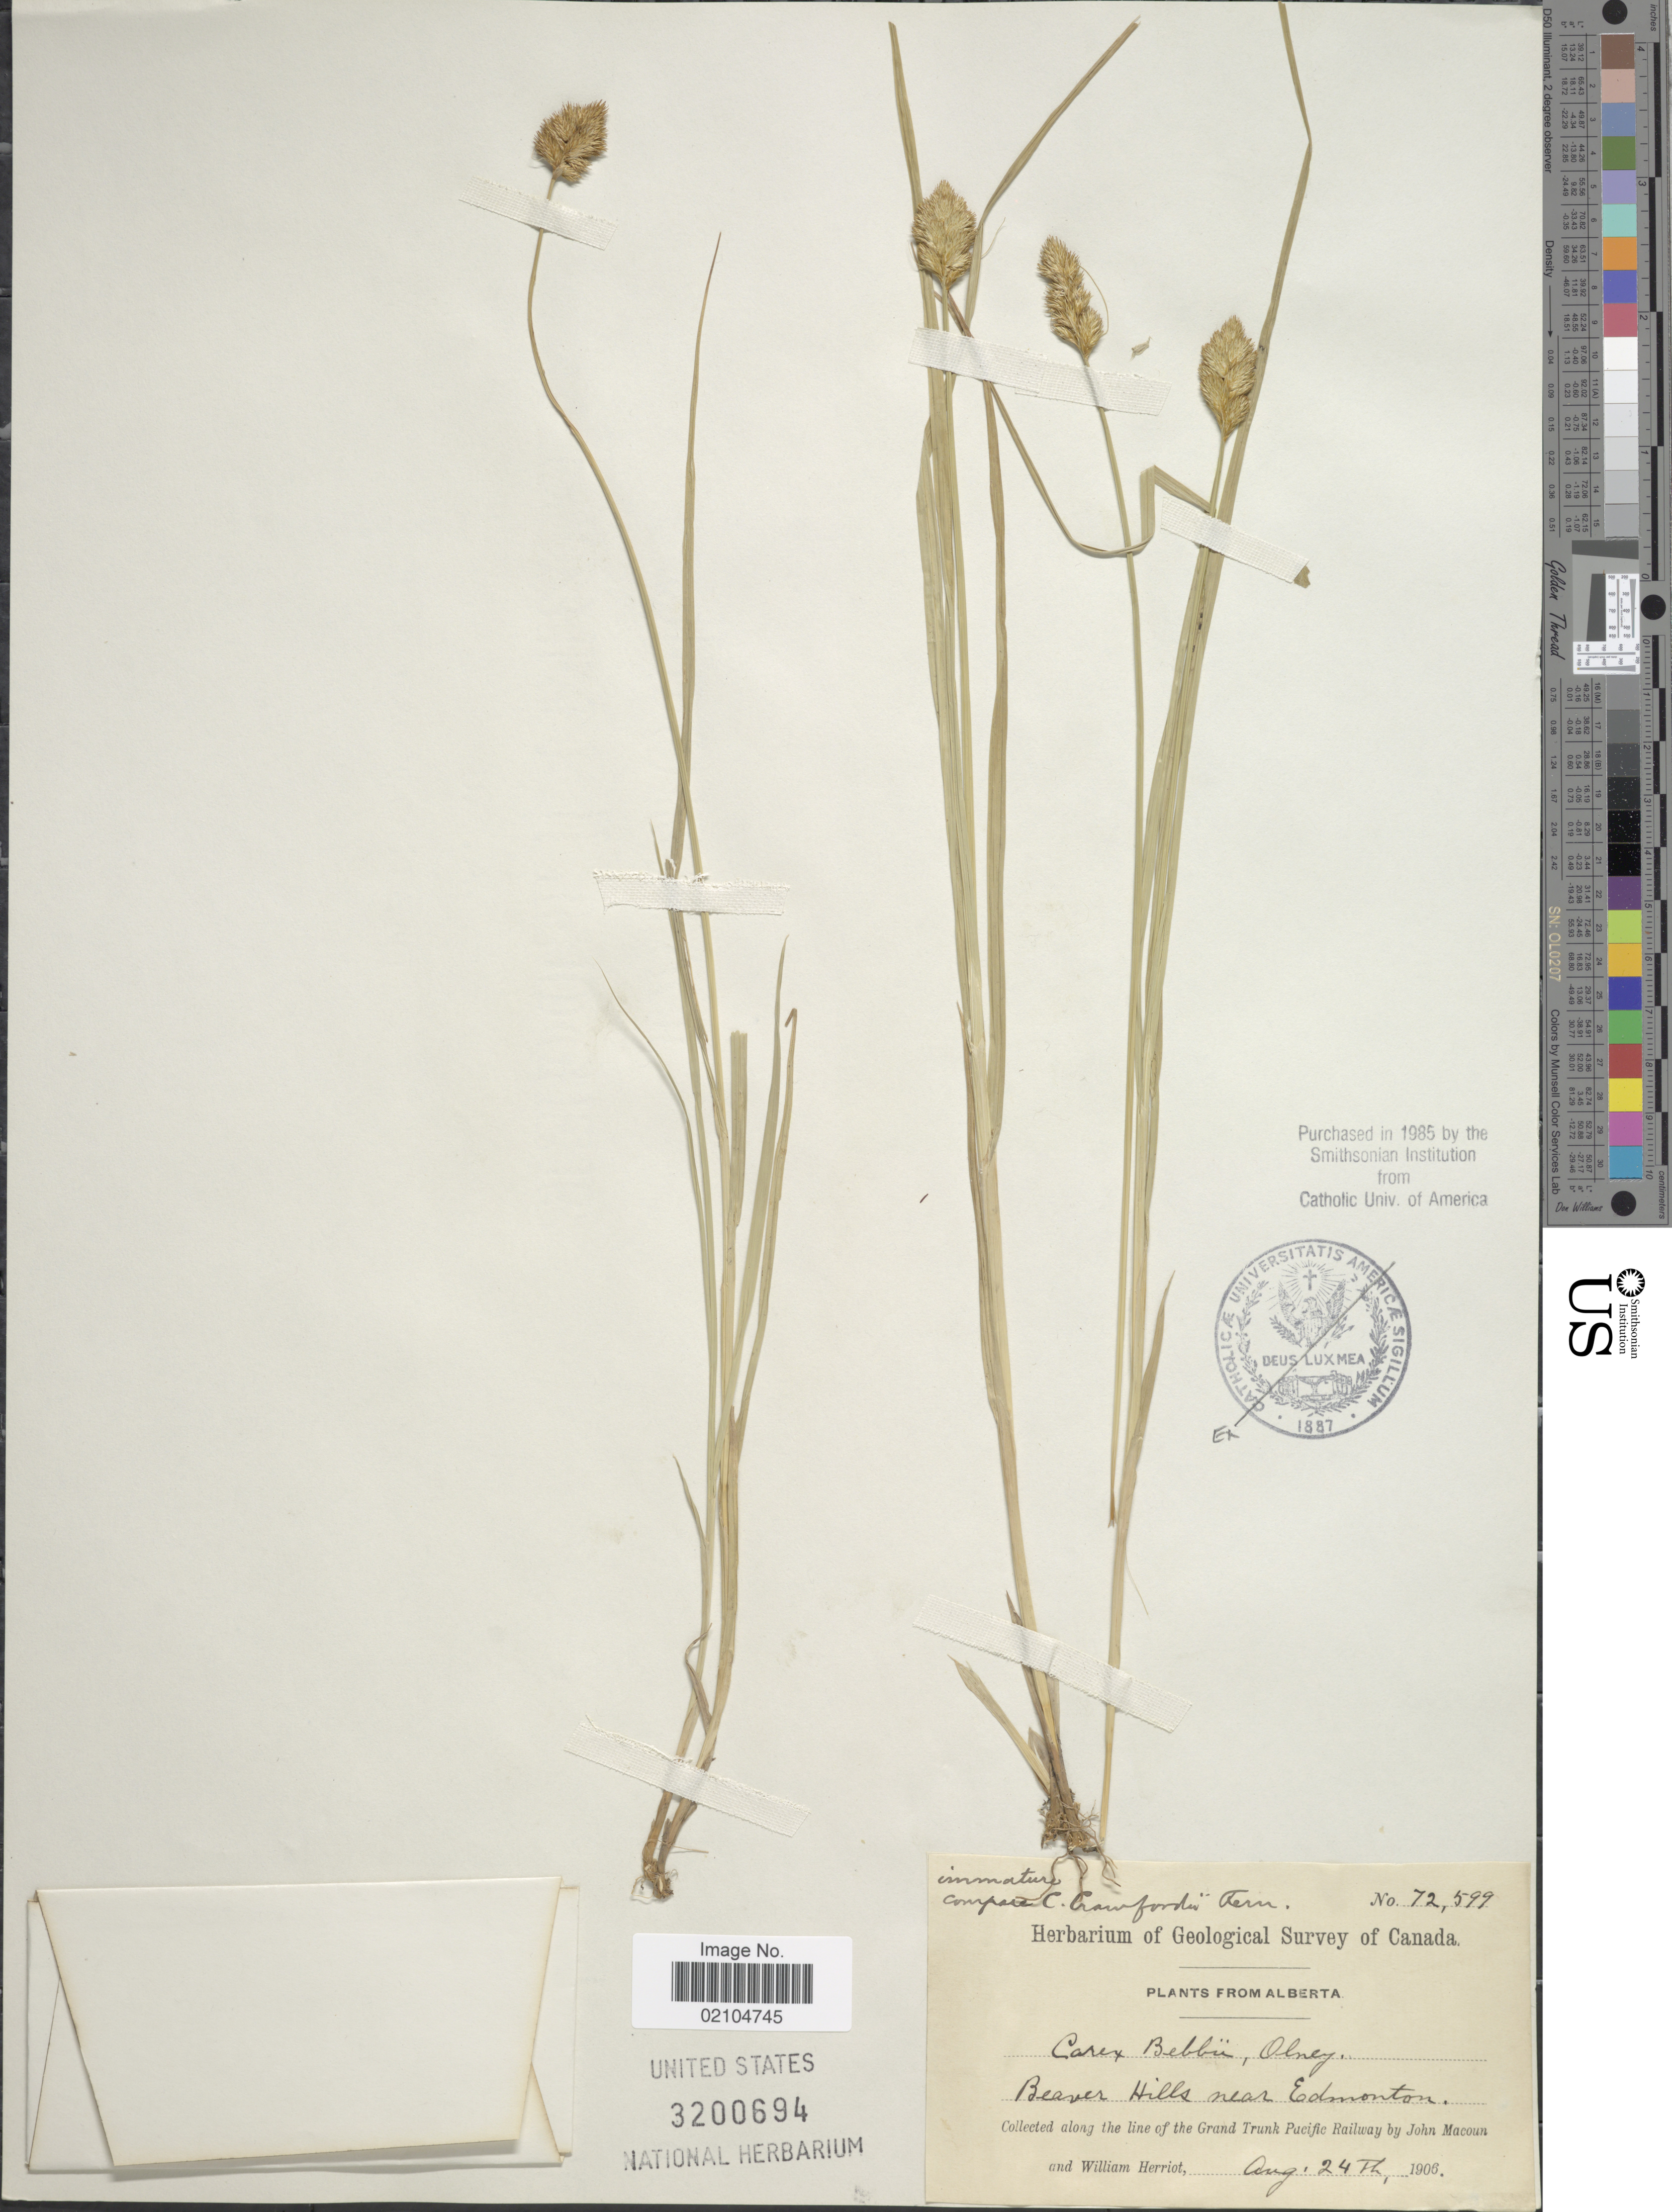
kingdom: Plantae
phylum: Tracheophyta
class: Liliopsida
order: Poales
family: Cyperaceae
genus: Carex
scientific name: Carex bebbii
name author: (L.H. Bailey) Olney ex Fernald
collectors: J. Macoun & W. Herriot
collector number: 72599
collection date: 1906-08-24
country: Canada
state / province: Alberta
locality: Beaver Hills near Edmonton, along the line of the Grand Trunk Pacific Railway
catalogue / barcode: US 3200694